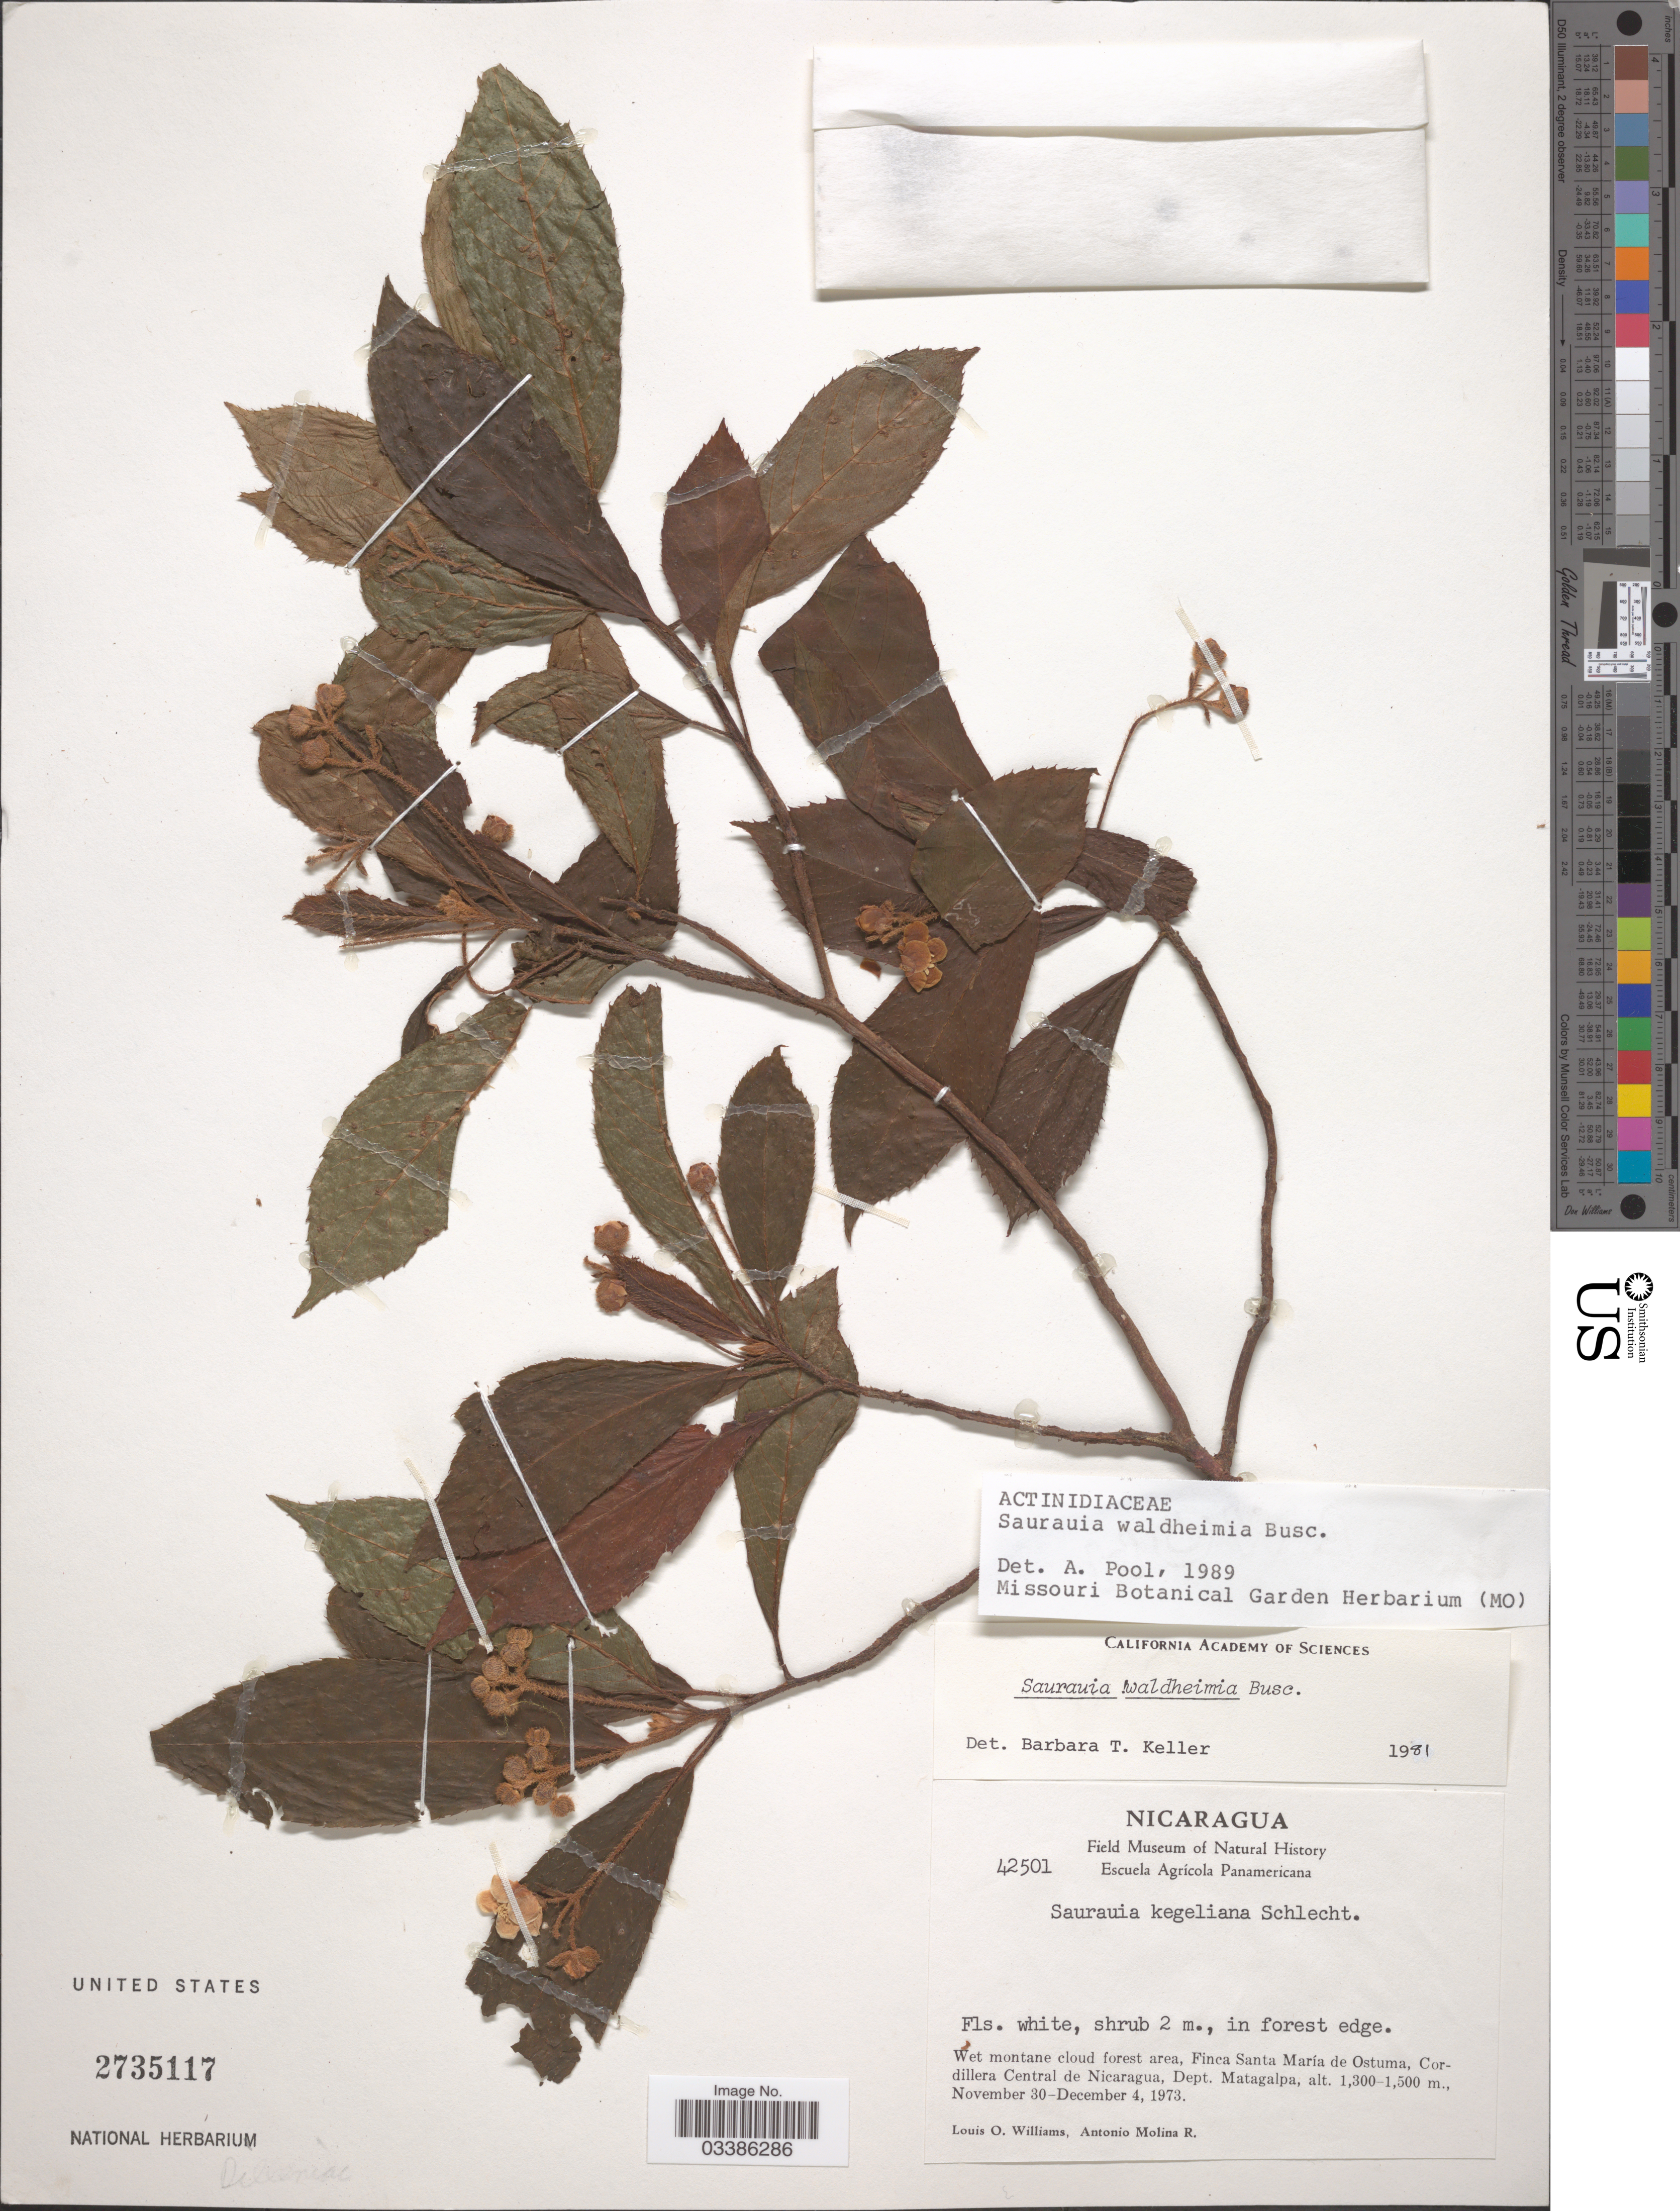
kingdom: Plantae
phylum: Tracheophyta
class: Magnoliopsida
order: Ericales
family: Actinidiaceae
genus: Saurauia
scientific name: Saurauia waldheimii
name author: Buscal.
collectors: L. O. Williams & A. Molina R.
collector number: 42501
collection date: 1973-11-30/1973-12-04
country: Nicaragua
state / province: Matagalpa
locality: Wet montane cloud forest area, Finca Santa María de Ostuma, Cordillera Central de Nicaragua, Dept. Matagalpa.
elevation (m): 1300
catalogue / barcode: US 2735117